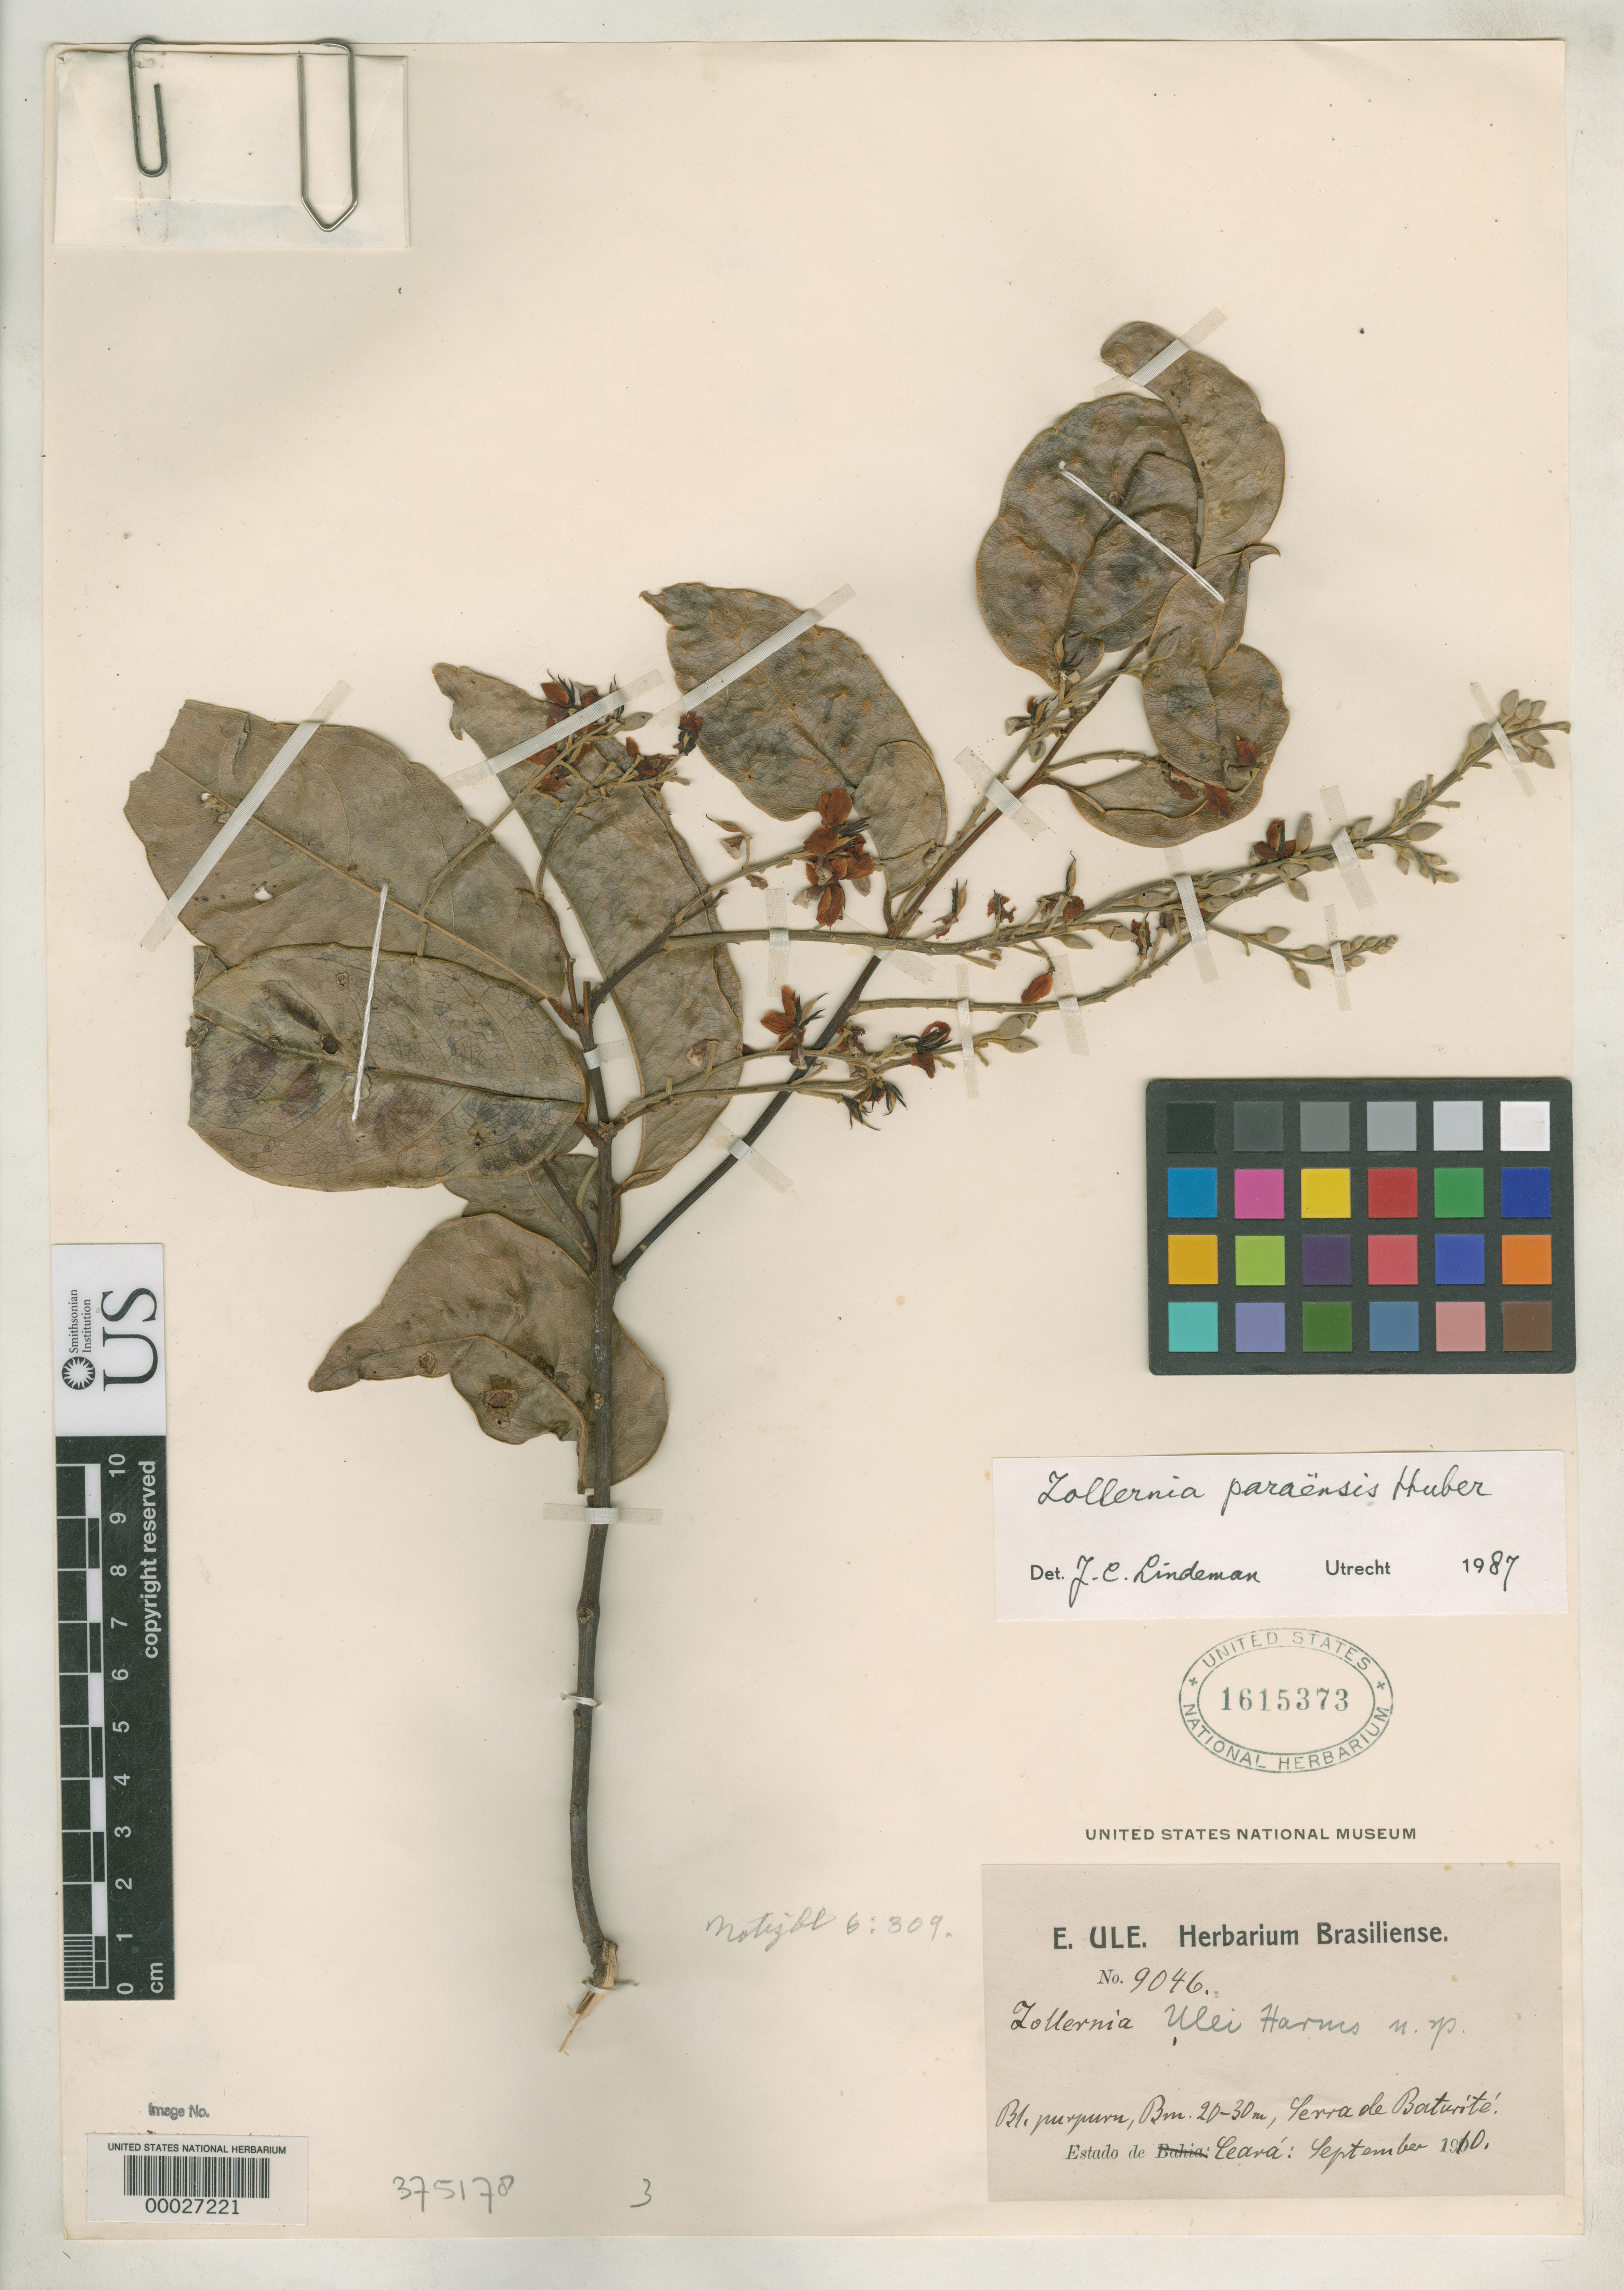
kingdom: Plantae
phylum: Tracheophyta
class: Magnoliopsida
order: Fabales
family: Fabaceae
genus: Zollernia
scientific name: Zollernia ulei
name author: Harms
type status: Isotype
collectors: E. H. Ule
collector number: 9046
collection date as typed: Sep 1910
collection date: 1910-09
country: Brazil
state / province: Ceará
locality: Serra de Baturite.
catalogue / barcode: US 1615373